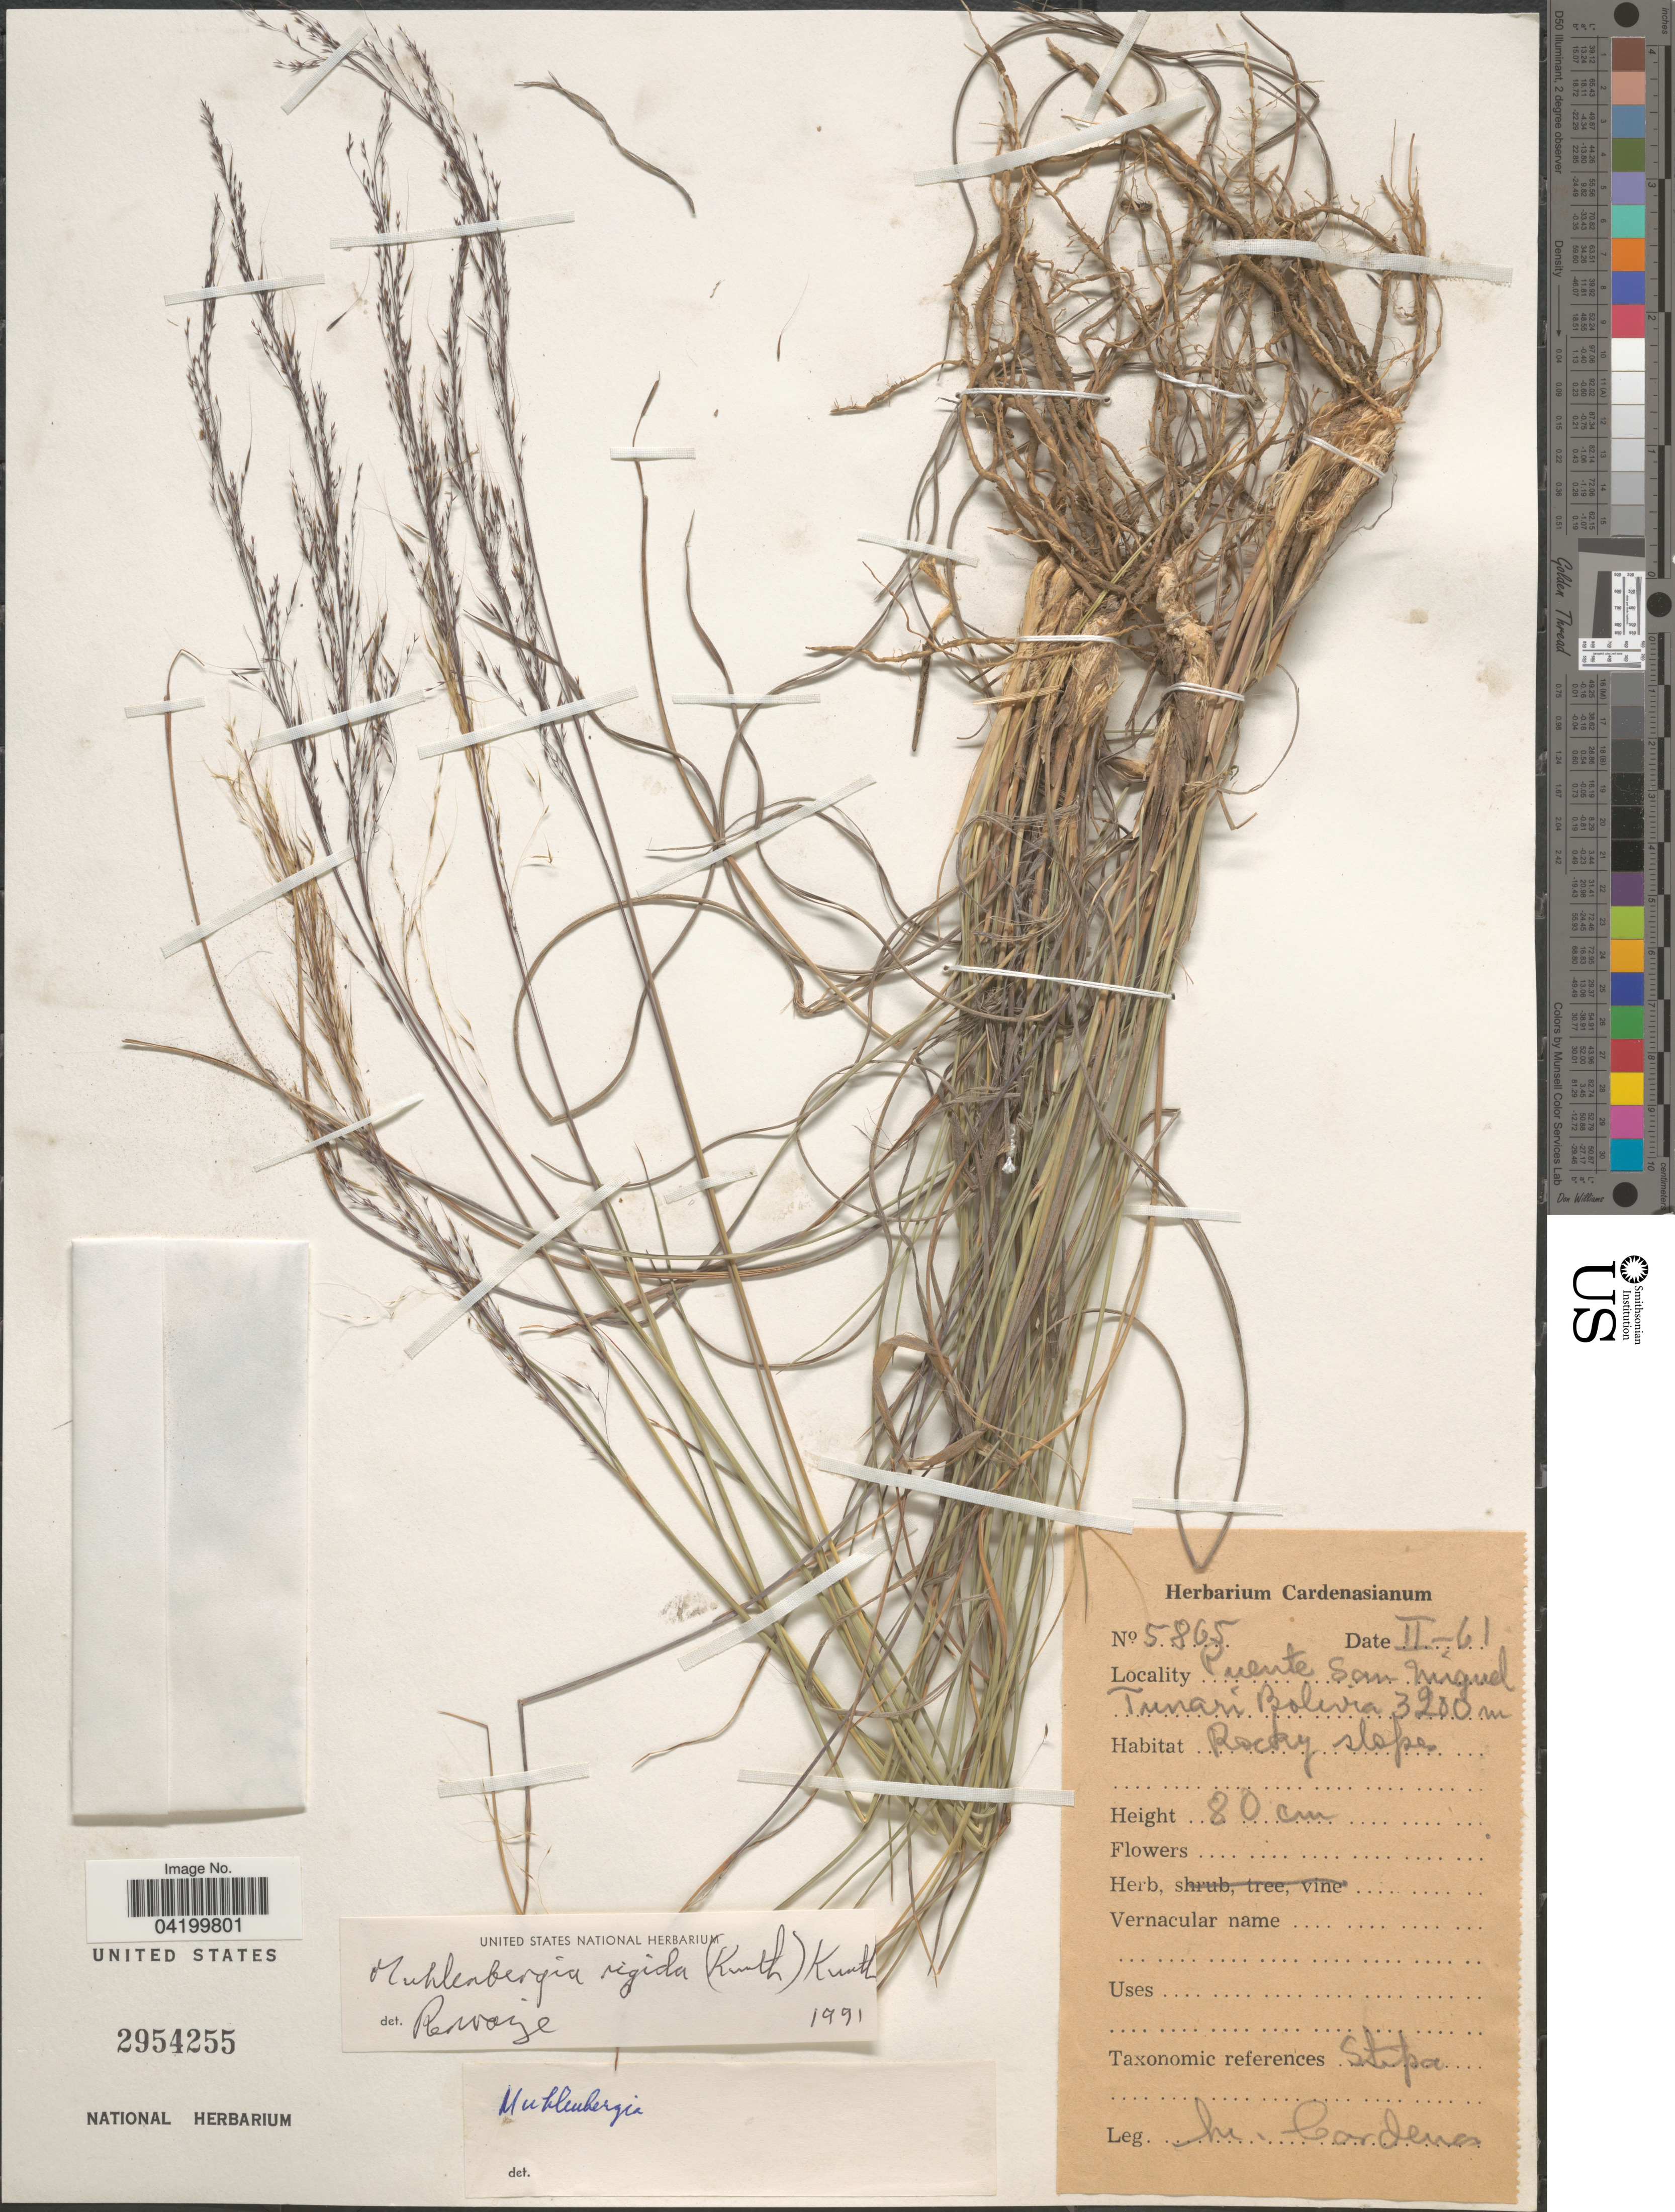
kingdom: Plantae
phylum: Tracheophyta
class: Liliopsida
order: Poales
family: Poaceae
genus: Muhlenbergia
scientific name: Muhlenbergia rigida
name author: (Kunth) Kunth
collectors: M. Cárdenas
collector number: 5865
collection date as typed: Transcribed d/m/y: /2/61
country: Bolivia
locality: Puento San Miguel Tunari.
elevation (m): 3200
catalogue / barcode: US 2954255